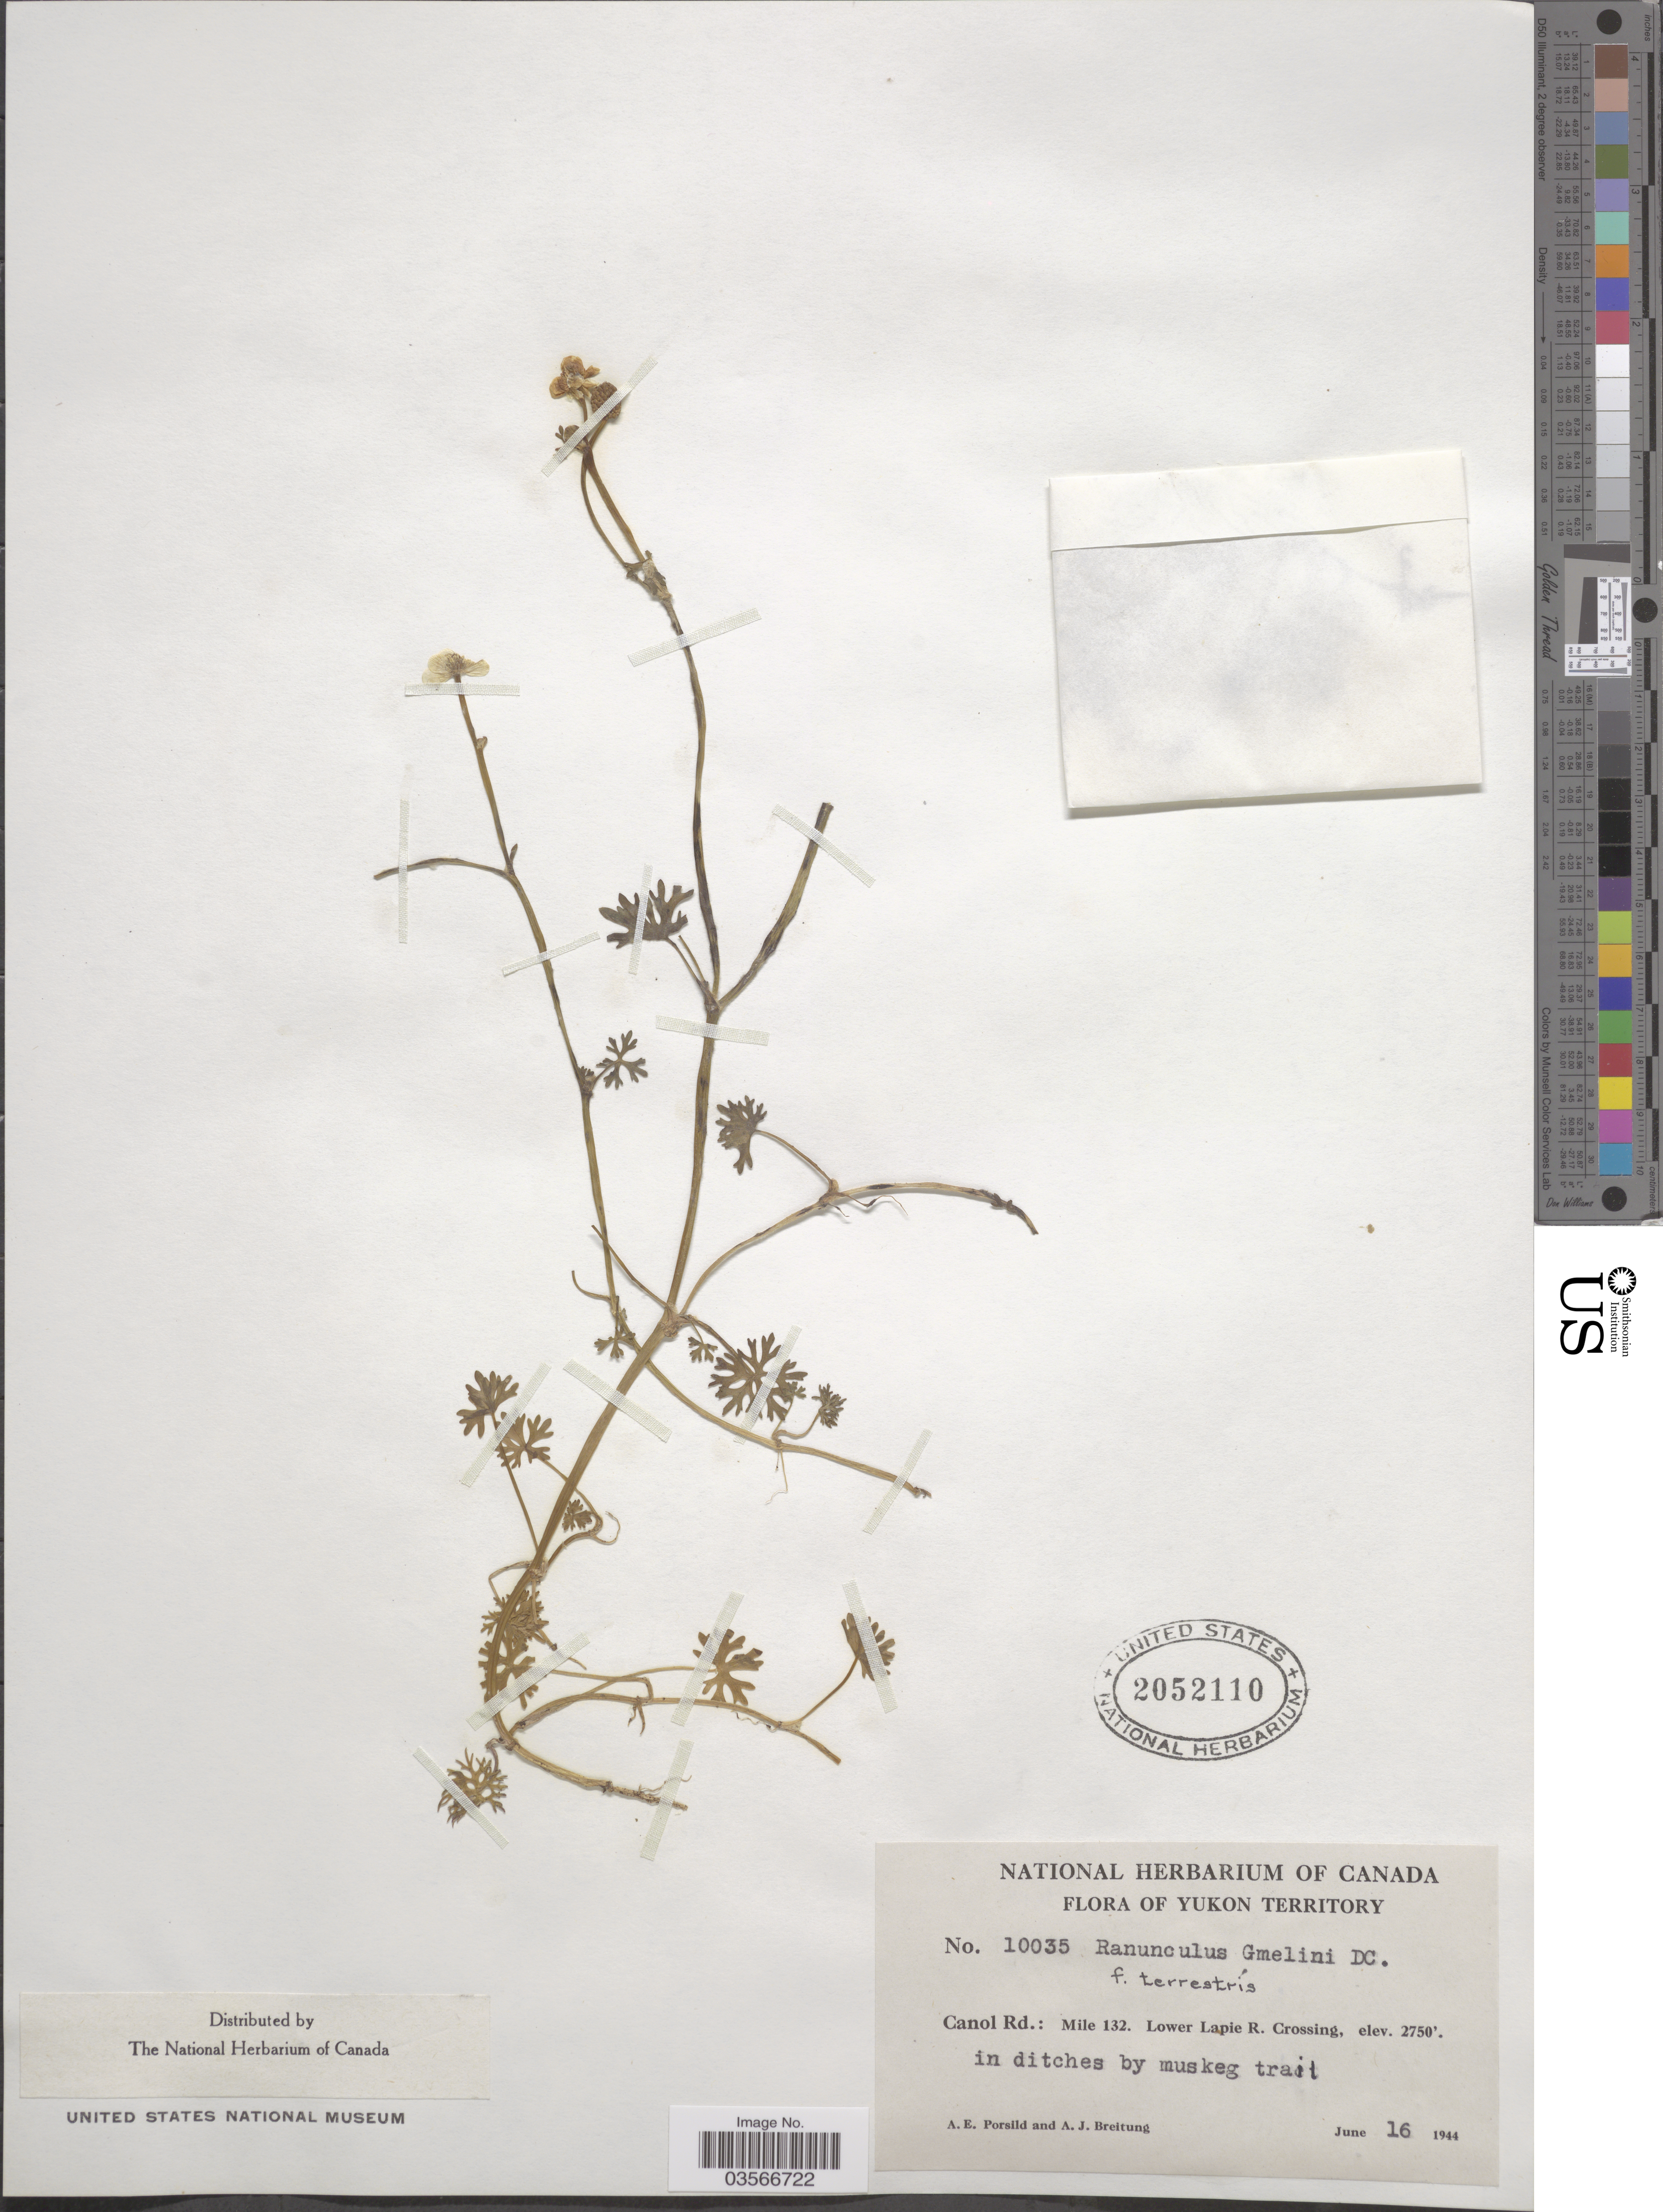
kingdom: Plantae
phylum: Tracheophyta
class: Magnoliopsida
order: Ranunculales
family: Ranunculaceae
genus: Ranunculus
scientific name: Ranunculus gmelinii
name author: DC.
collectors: A. E. Porsild & A. Breitung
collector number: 10035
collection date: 1944-06-16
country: Canada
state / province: Yukon Territory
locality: Canol Rd.: Mile 132. Lower Lapie R. Crossing.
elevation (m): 838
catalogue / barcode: US 2052110